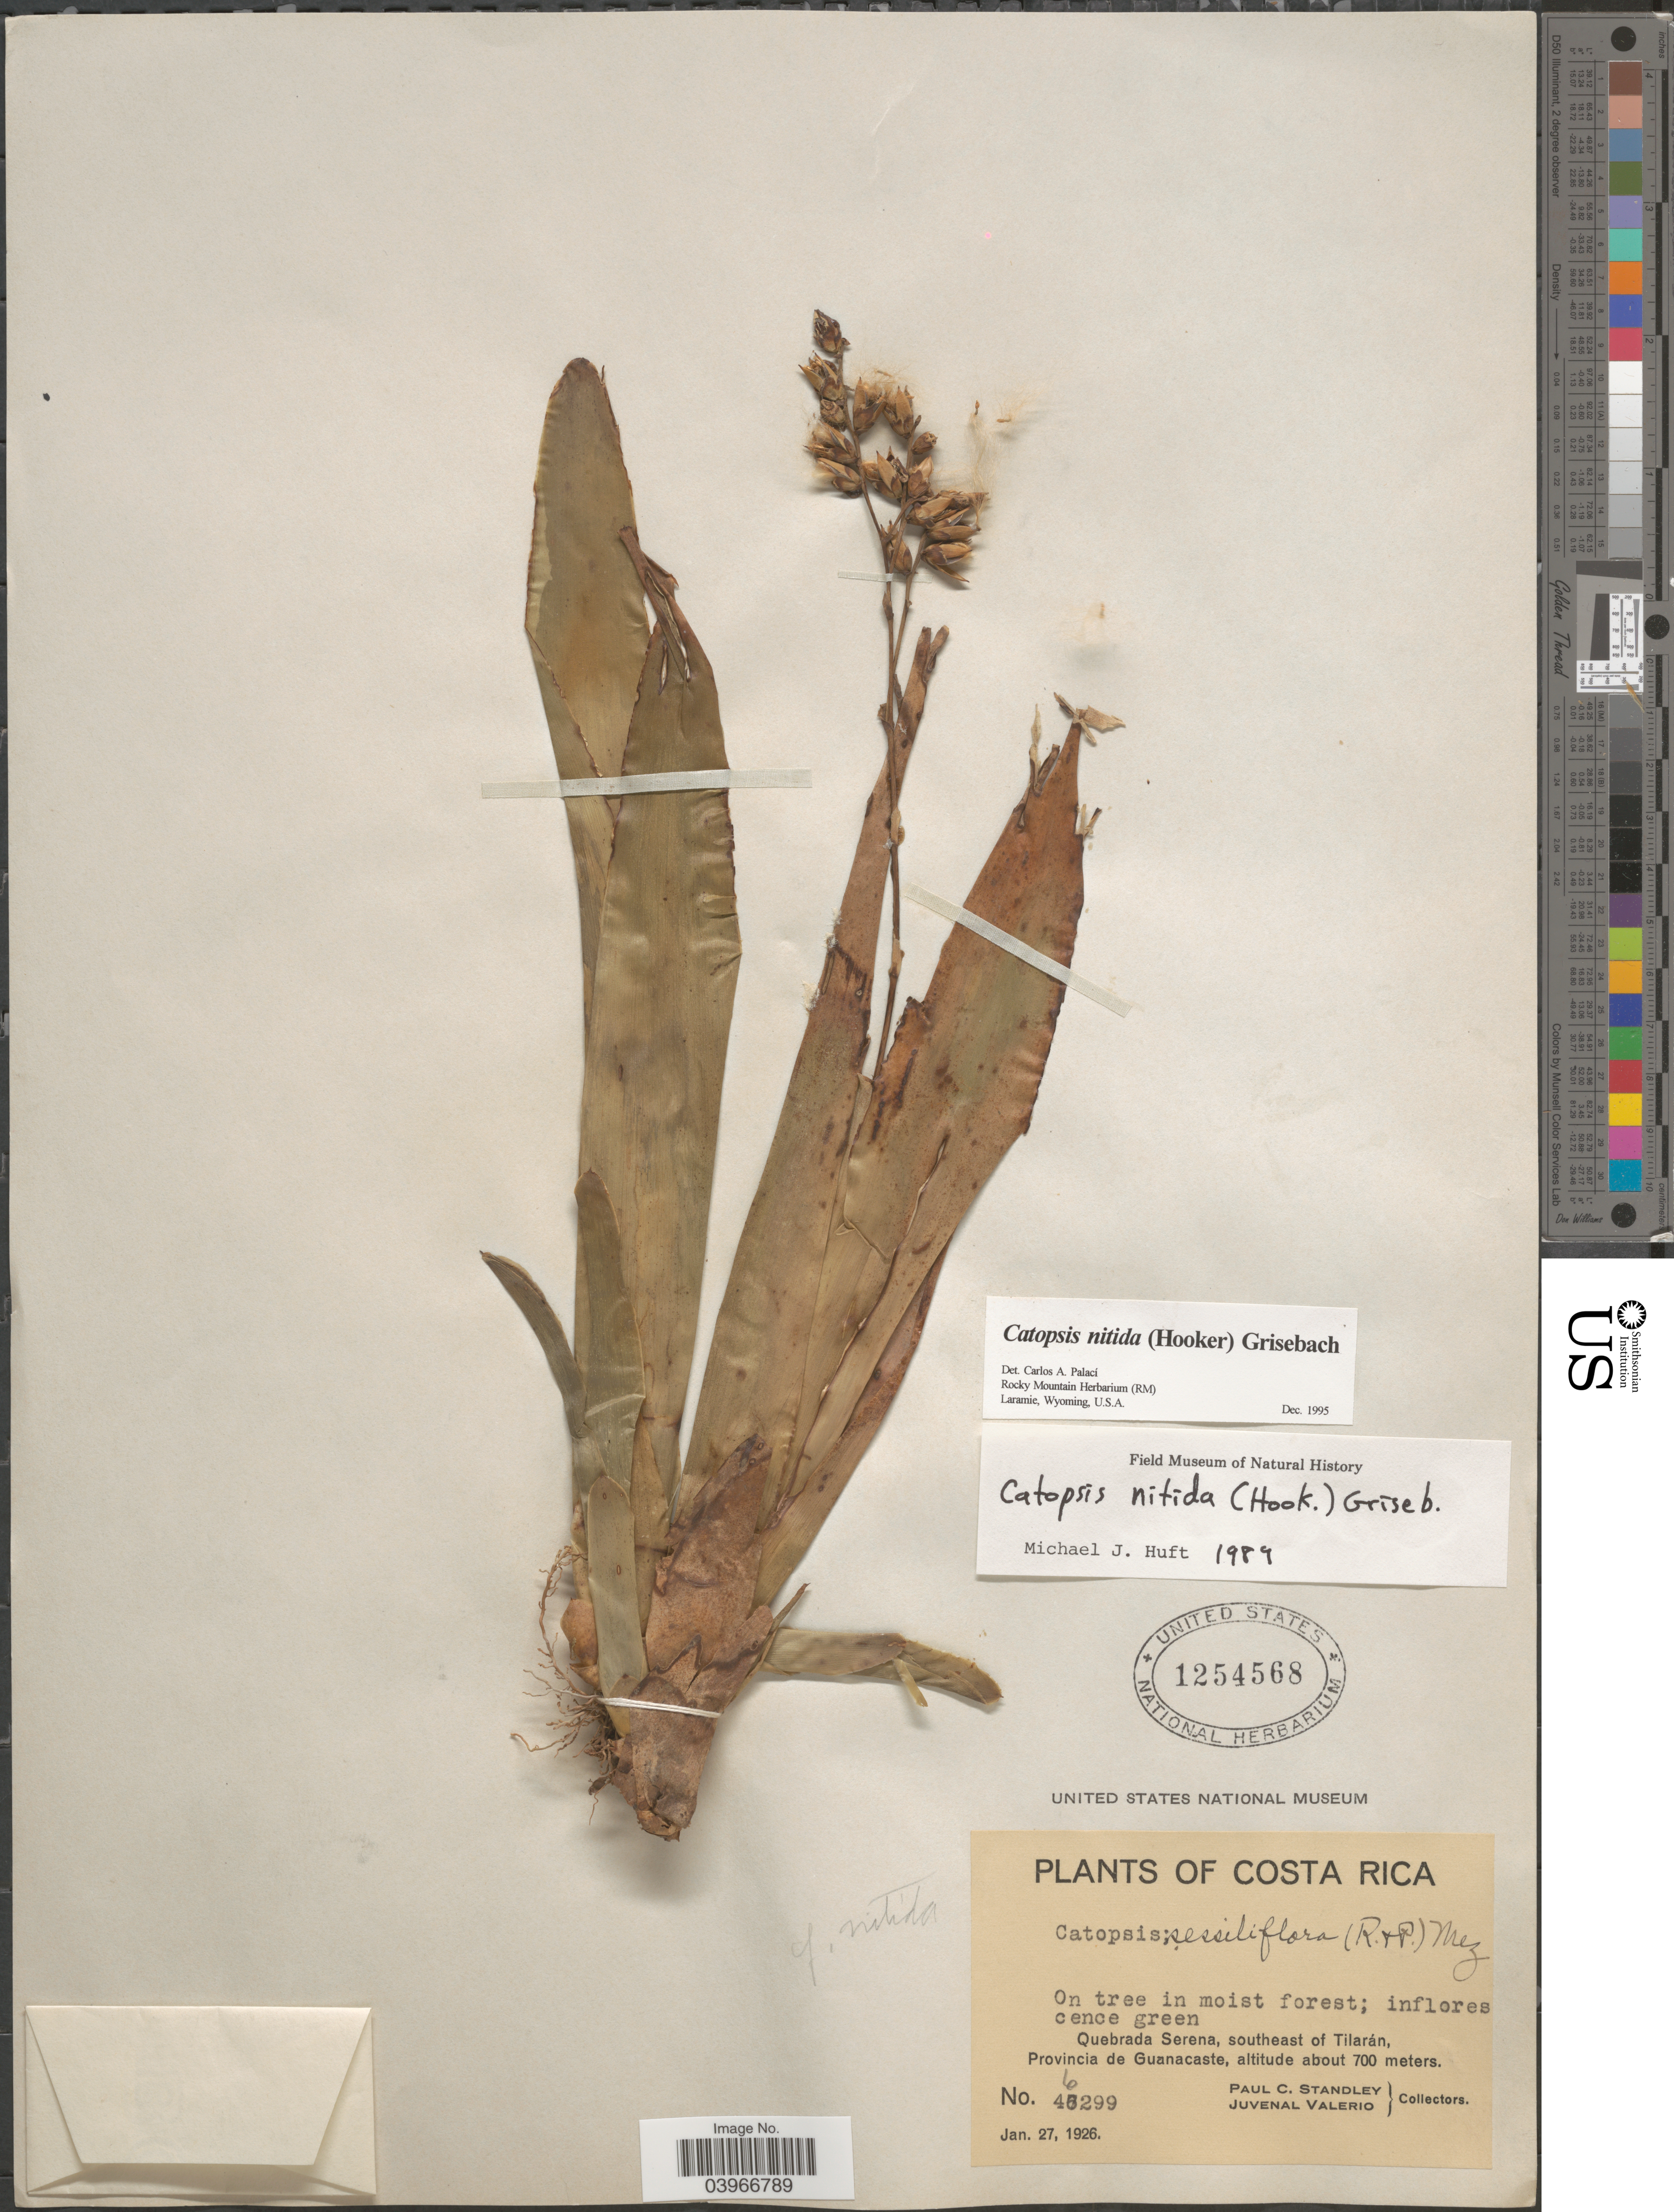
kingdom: Plantae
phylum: Tracheophyta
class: Liliopsida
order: Poales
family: Bromeliaceae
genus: Catopsis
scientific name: Catopsis nitida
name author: (Hook.) Griseb.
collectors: P. C. Standley & J. Valerio R.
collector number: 46299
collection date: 1926-01-27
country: Costa Rica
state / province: Guanacaste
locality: Quebrada Serena, southeast of Tilarán.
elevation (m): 700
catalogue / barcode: US 1254568